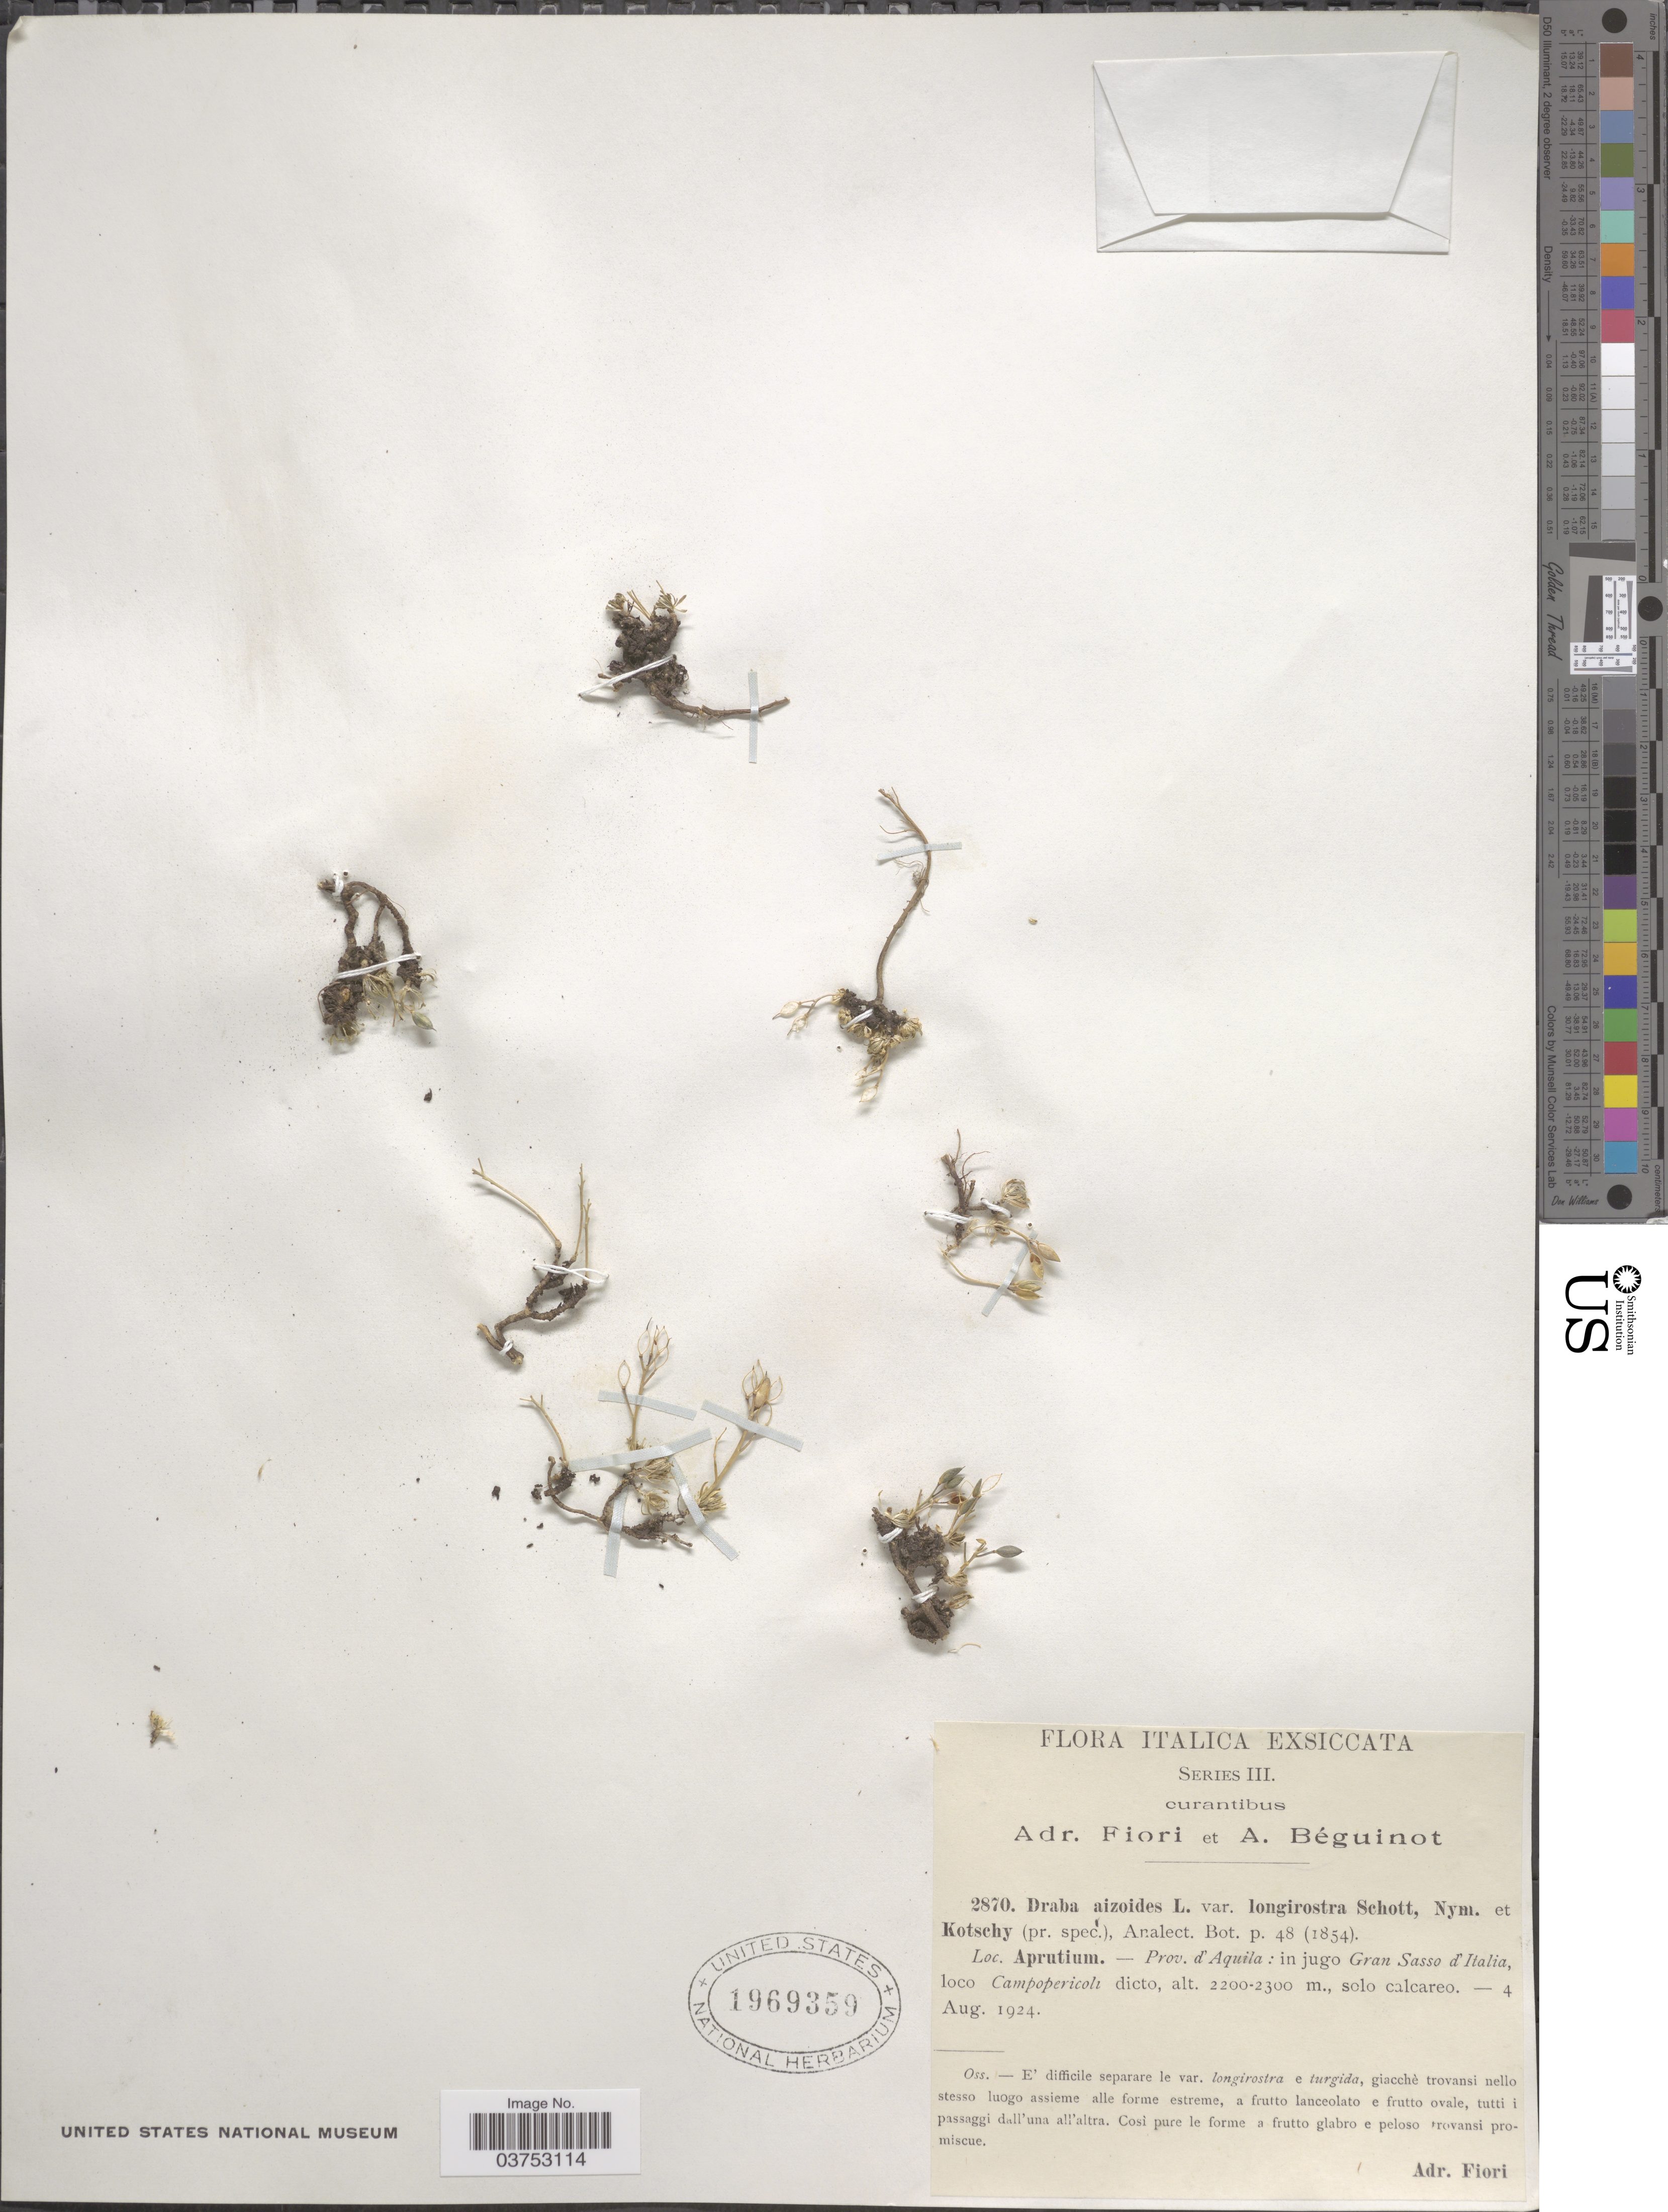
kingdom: Plantae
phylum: Tracheophyta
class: Magnoliopsida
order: Brassicales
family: Brassicaceae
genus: Draba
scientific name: Draba aizoides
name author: L.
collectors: A. Fiori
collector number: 2870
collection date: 1924-08-04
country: Italy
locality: Aprutium. Prov. d'Aquila: in jugo Gran Sasso d'Italia, loco Campopericoli.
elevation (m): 2200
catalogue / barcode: US 1969359